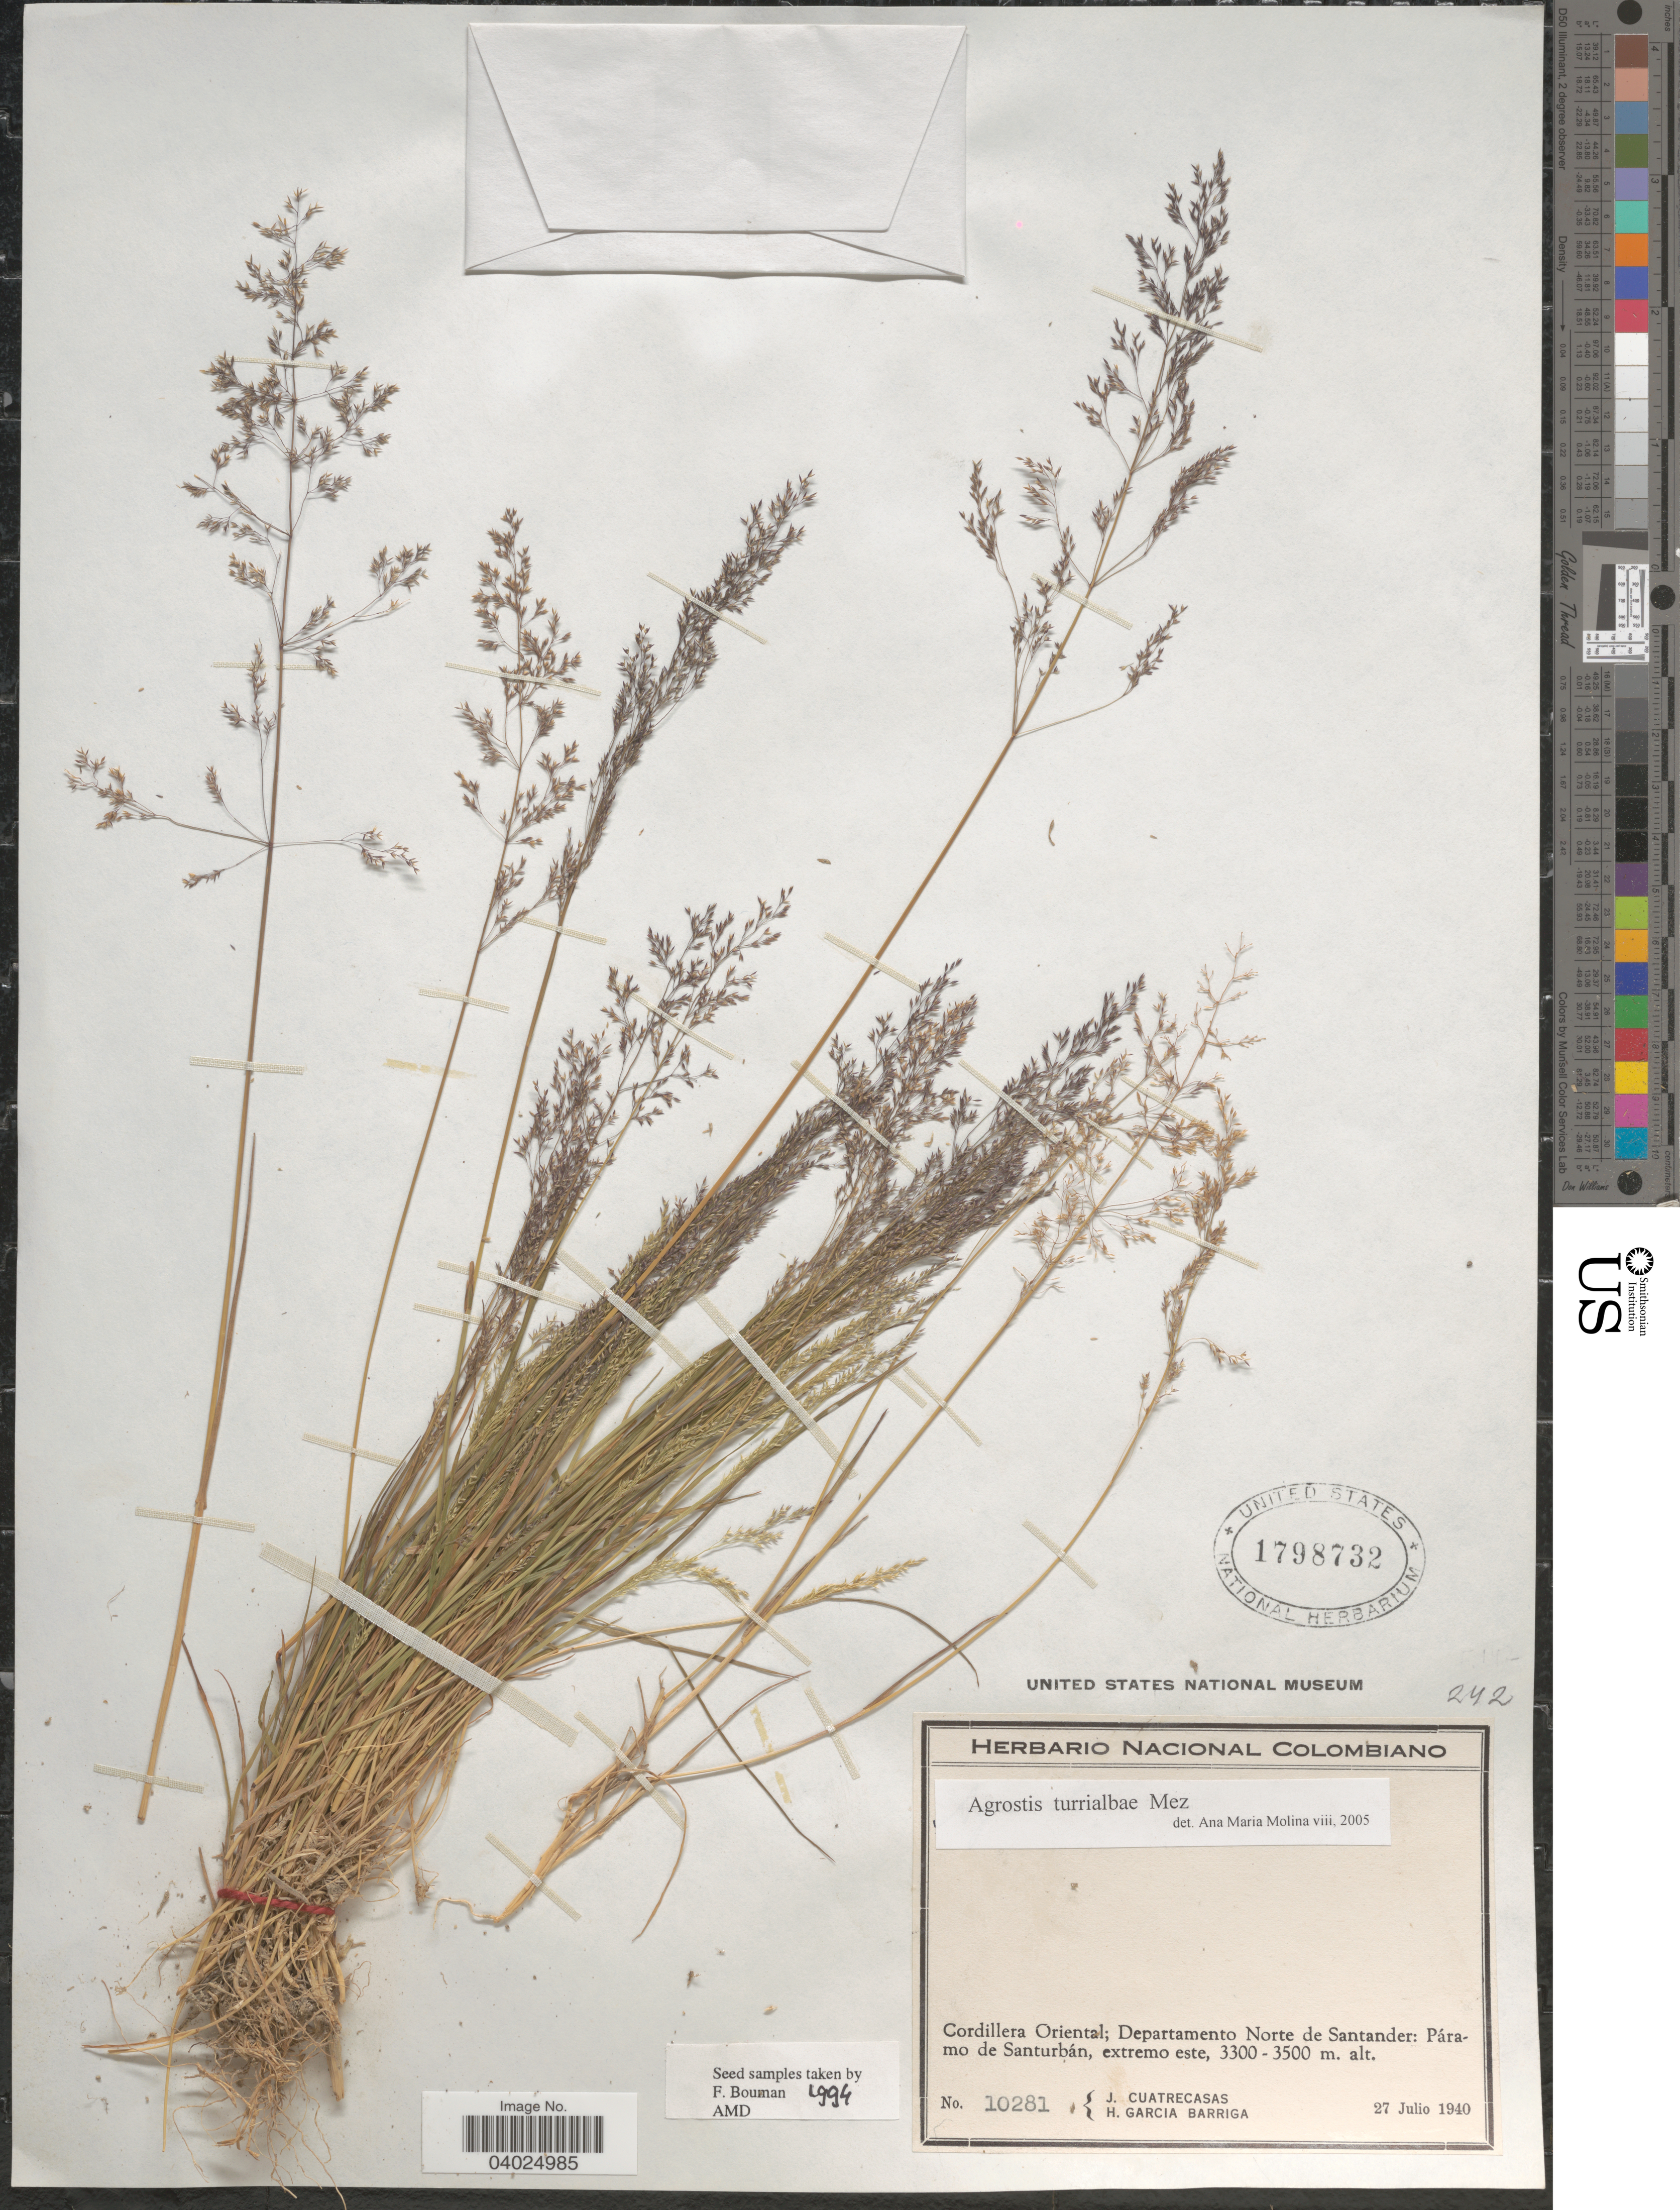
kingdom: Plantae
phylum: Tracheophyta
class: Liliopsida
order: Poales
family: Poaceae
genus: Agrostis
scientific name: Agrostis turrialbae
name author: Mez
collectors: J. Cuatrecasas & H. García Barriga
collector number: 10281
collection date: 1940-07-27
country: Colombia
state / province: Norte de Santander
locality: Cordillera Oriental; Departamento Norte de Santander: Páramo de Santurbán, extremo este.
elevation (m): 3300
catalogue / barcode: US 1798732